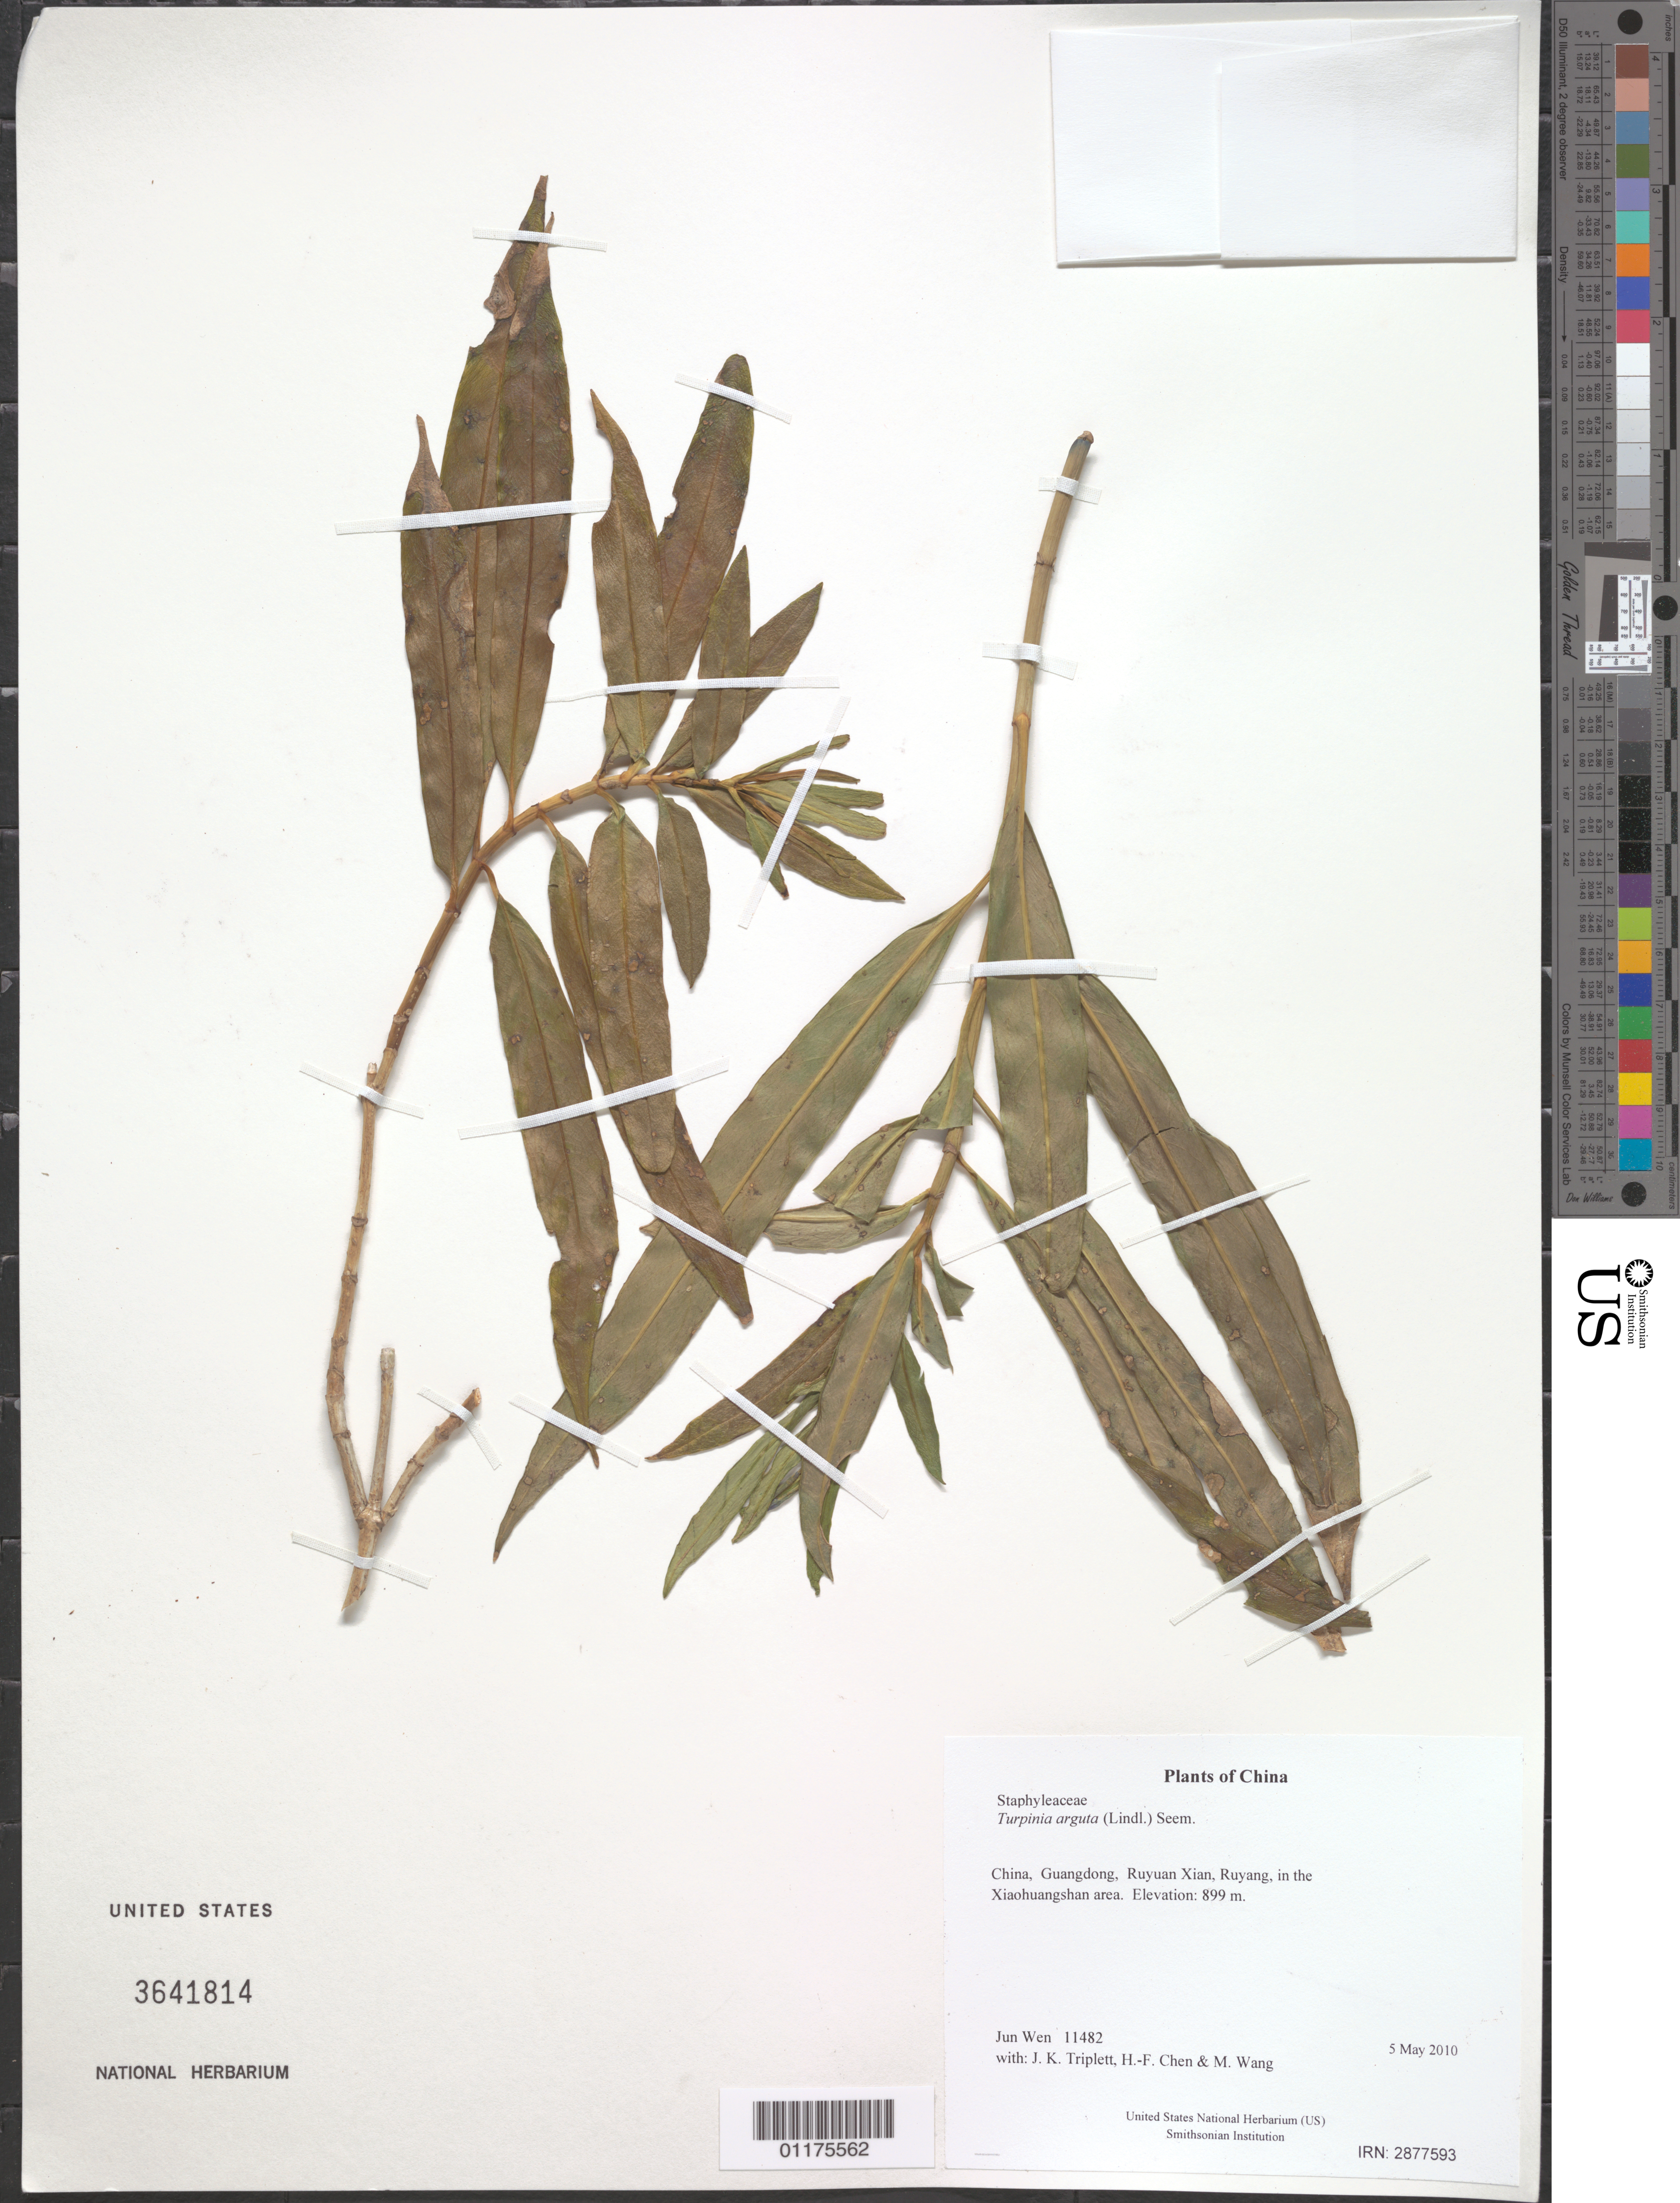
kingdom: Plantae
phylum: Tracheophyta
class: Magnoliopsida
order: Crossosomatales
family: Staphyleaceae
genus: Turpinia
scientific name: Turpinia arguta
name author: (Lindl.) Seem.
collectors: J. Wen, J. K. Triplett, H.-F. Chen & M. Wang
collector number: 11482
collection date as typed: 5 May 2010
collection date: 2010-05-05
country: China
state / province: Guangdong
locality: Ruyuan Xian, Ruyang, in the Xiaohuangshan area.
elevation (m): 899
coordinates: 24 54.721 N, 113 02.326 E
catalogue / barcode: US 3641814